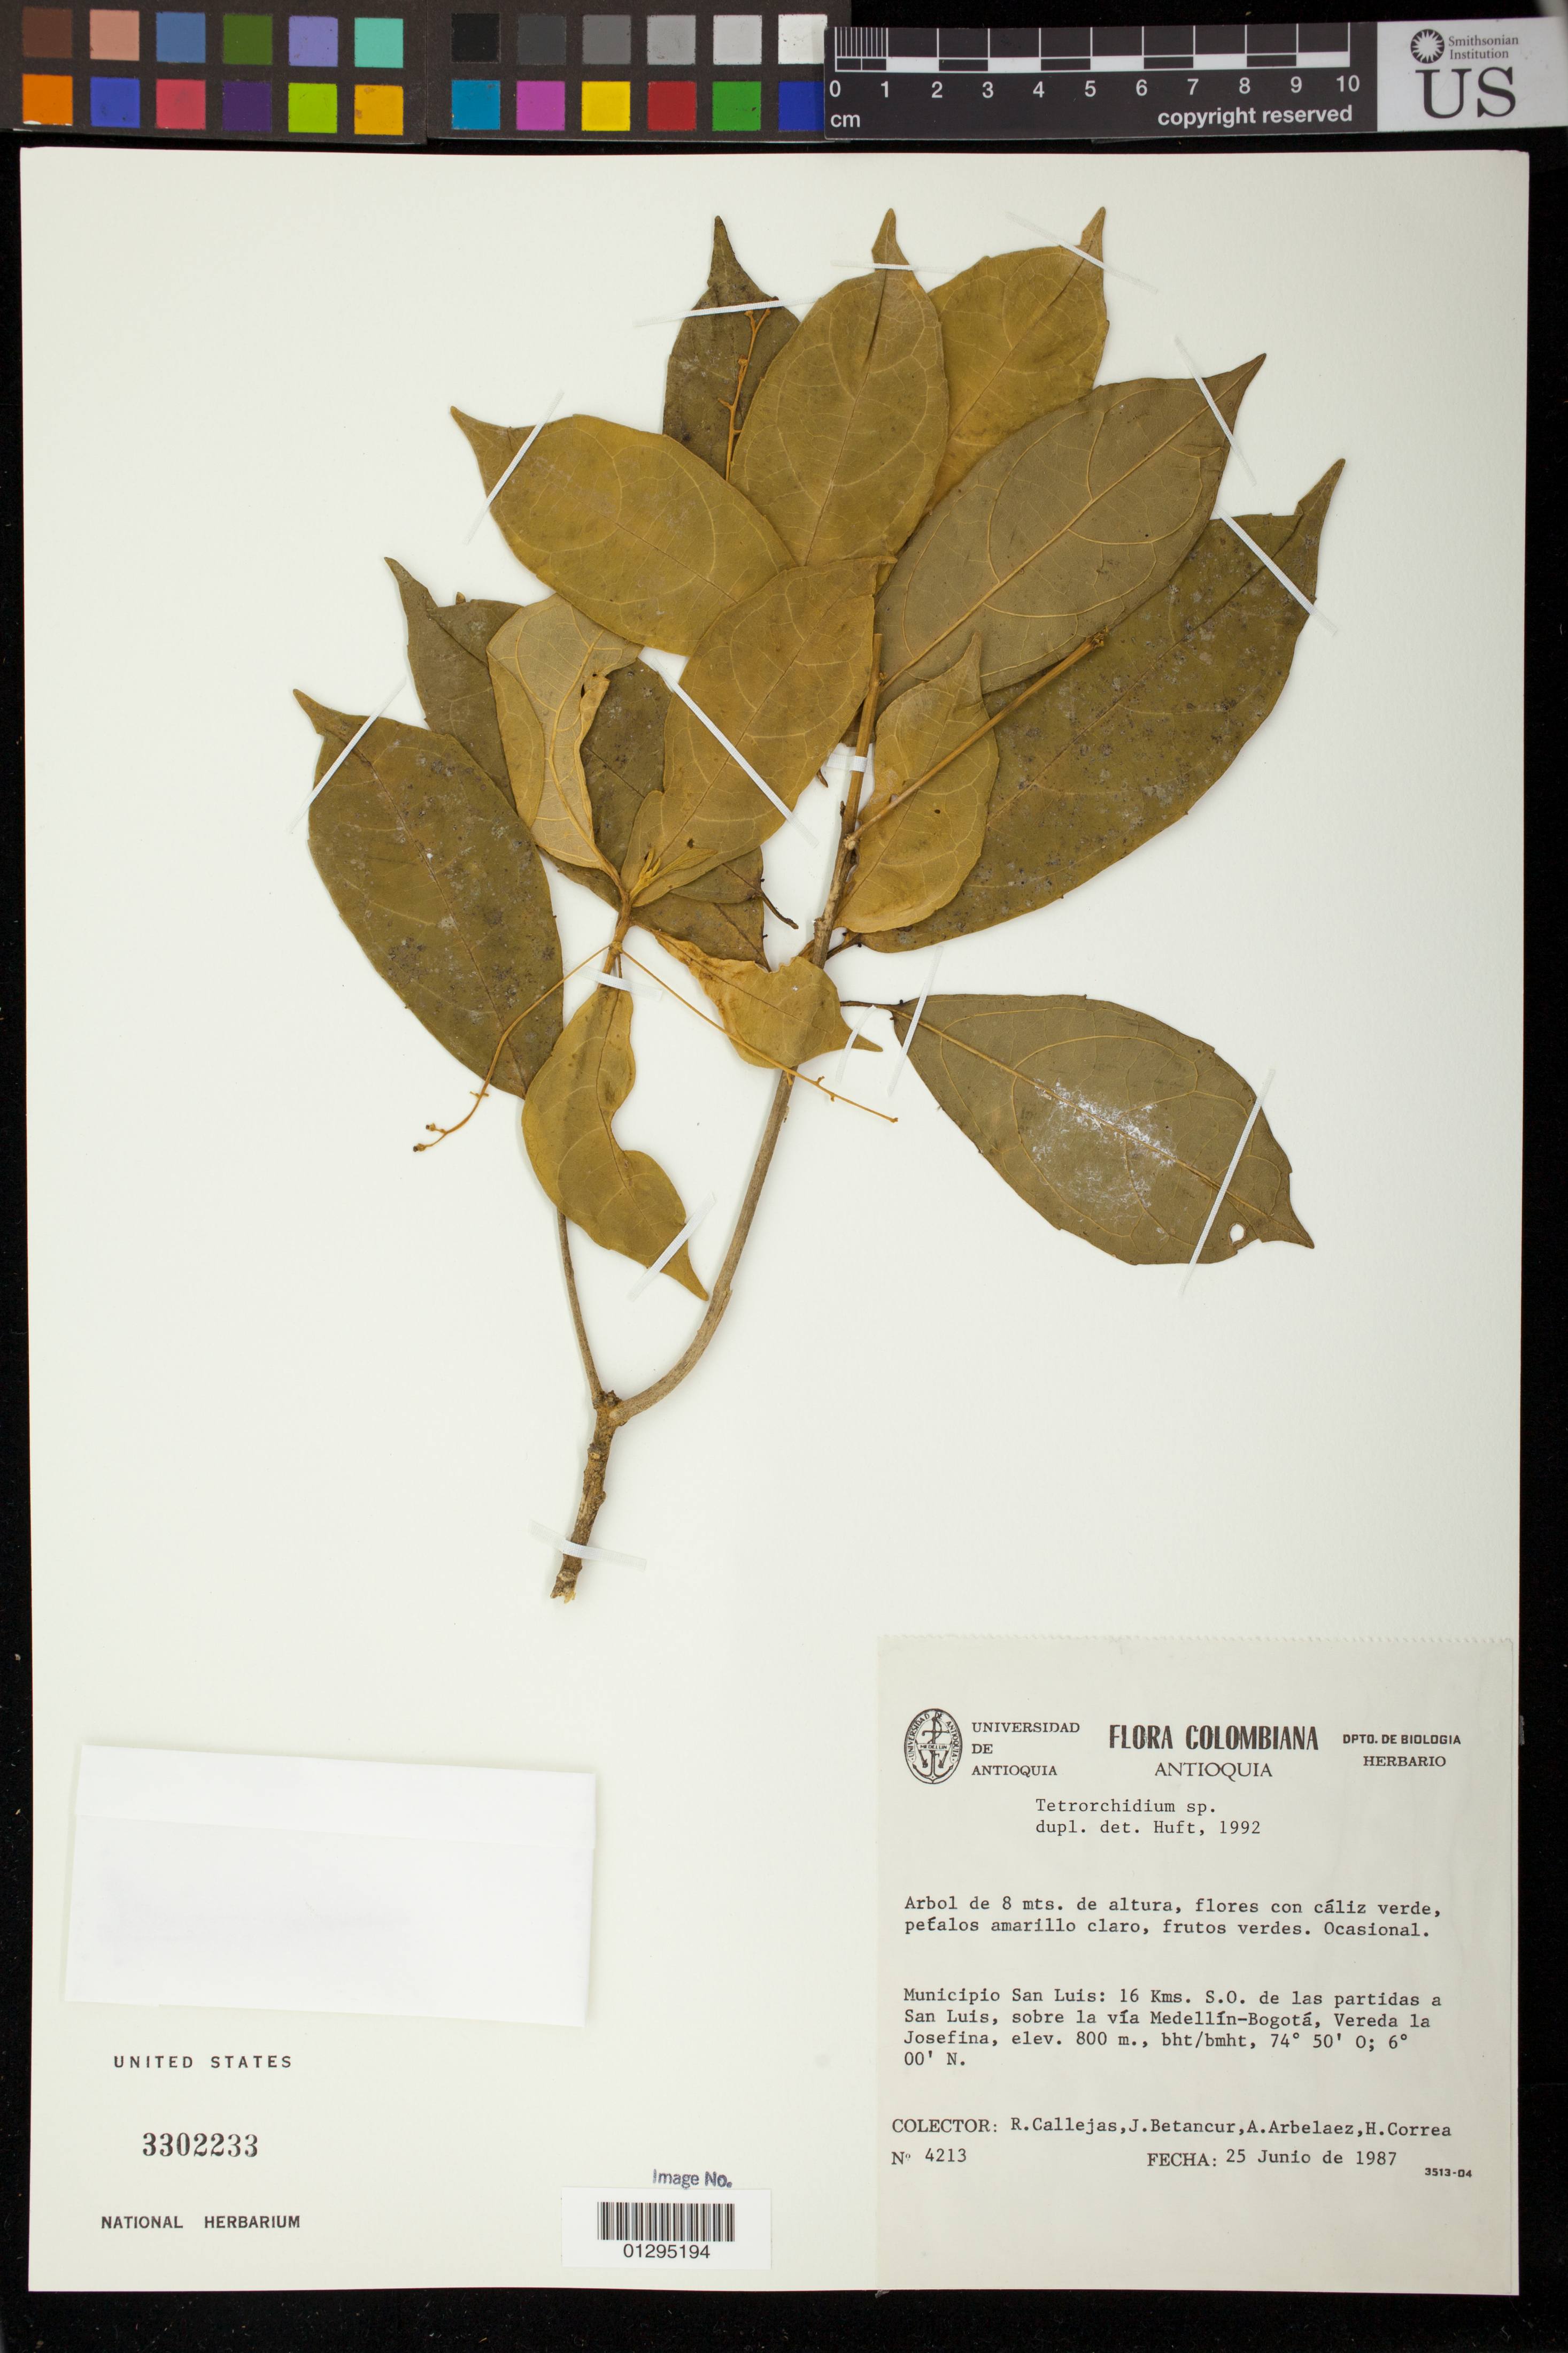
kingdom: Plantae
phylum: Tracheophyta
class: Magnoliopsida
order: Malpighiales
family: Euphorbiaceae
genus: Tetrorchidium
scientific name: Tetrorchidium sp.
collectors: R. Callejas, J. Betancur, A. Arbelaez & H. Correa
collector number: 4213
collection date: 1987-06-25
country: Colombia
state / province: Antioquia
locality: Municipio San Luis: 16 Kms. S.O. de las partidas a San Luis, sobre la via Medellin-Bogota, Vereda la Josefina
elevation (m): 800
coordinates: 6°00'N, 74°50'W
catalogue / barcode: US 3302233